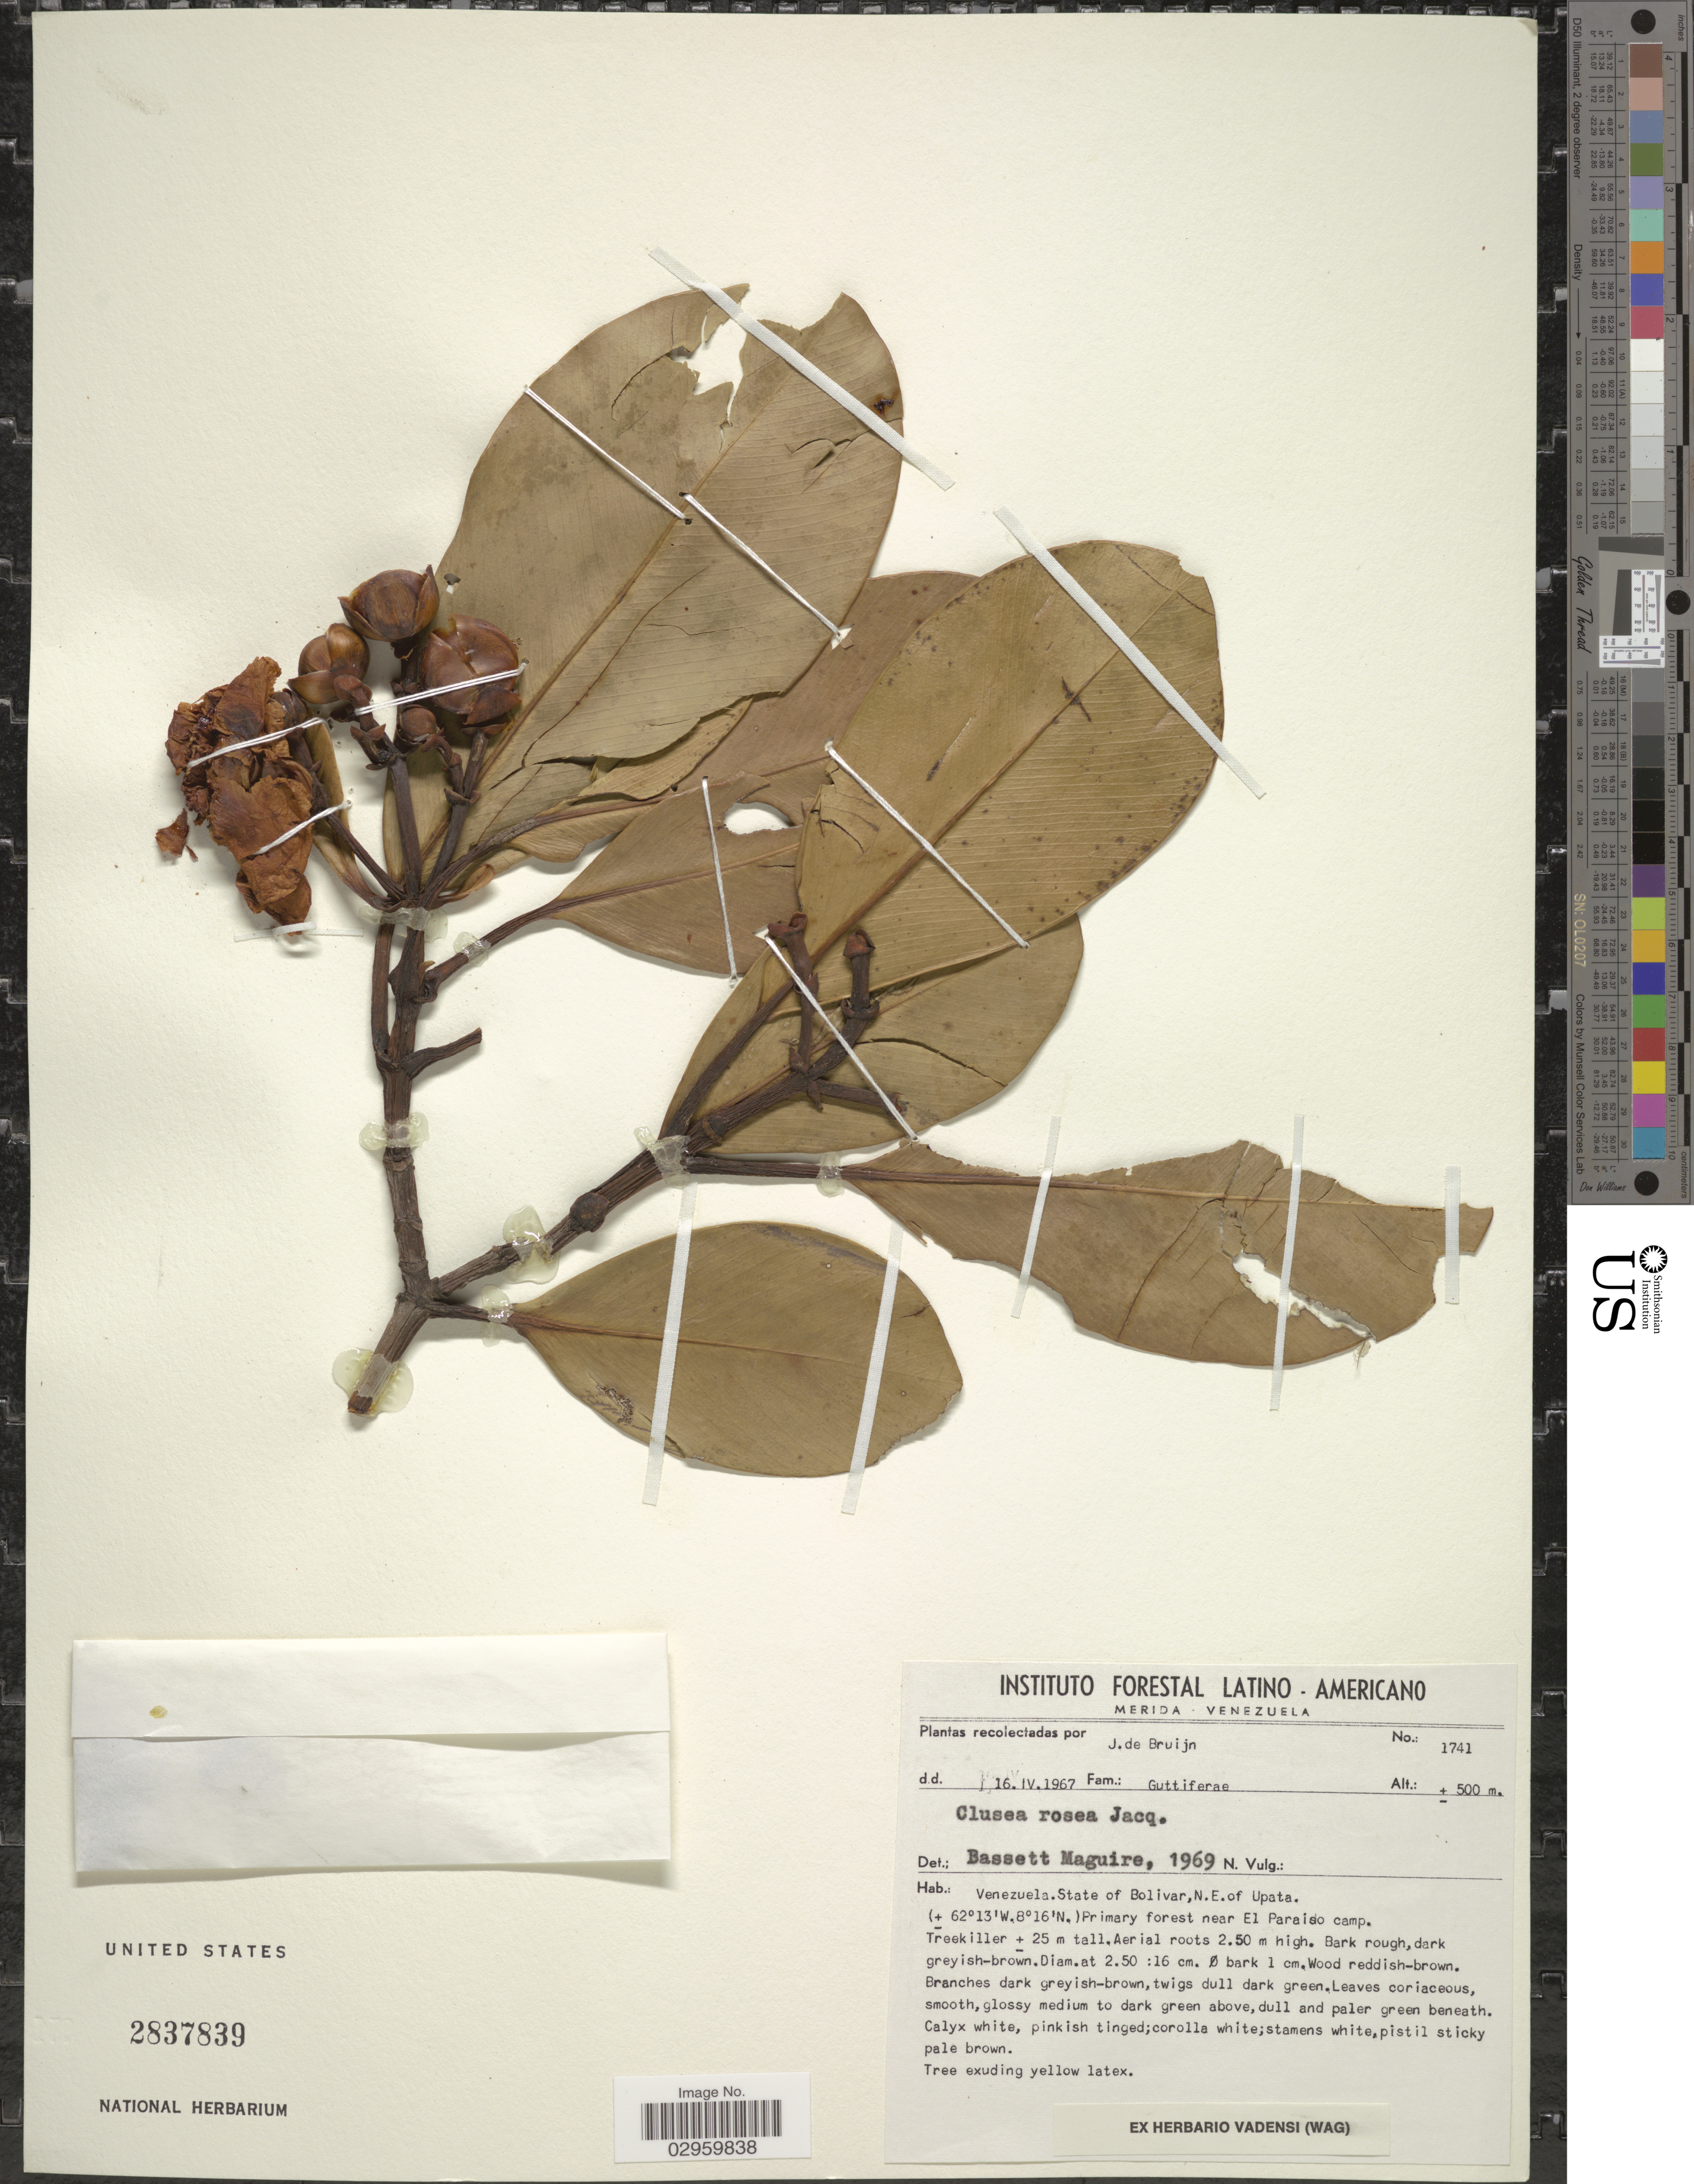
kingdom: Plantae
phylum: Tracheophyta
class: Magnoliopsida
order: Malpighiales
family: Clusiaceae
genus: Clusia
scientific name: Clusia sp.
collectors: J. Bruijn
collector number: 1741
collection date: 1967-04-16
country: Venezuela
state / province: Bolivar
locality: N.E. of Upata, Primary forest near El Paraiso camp.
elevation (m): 500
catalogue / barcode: US 2837839